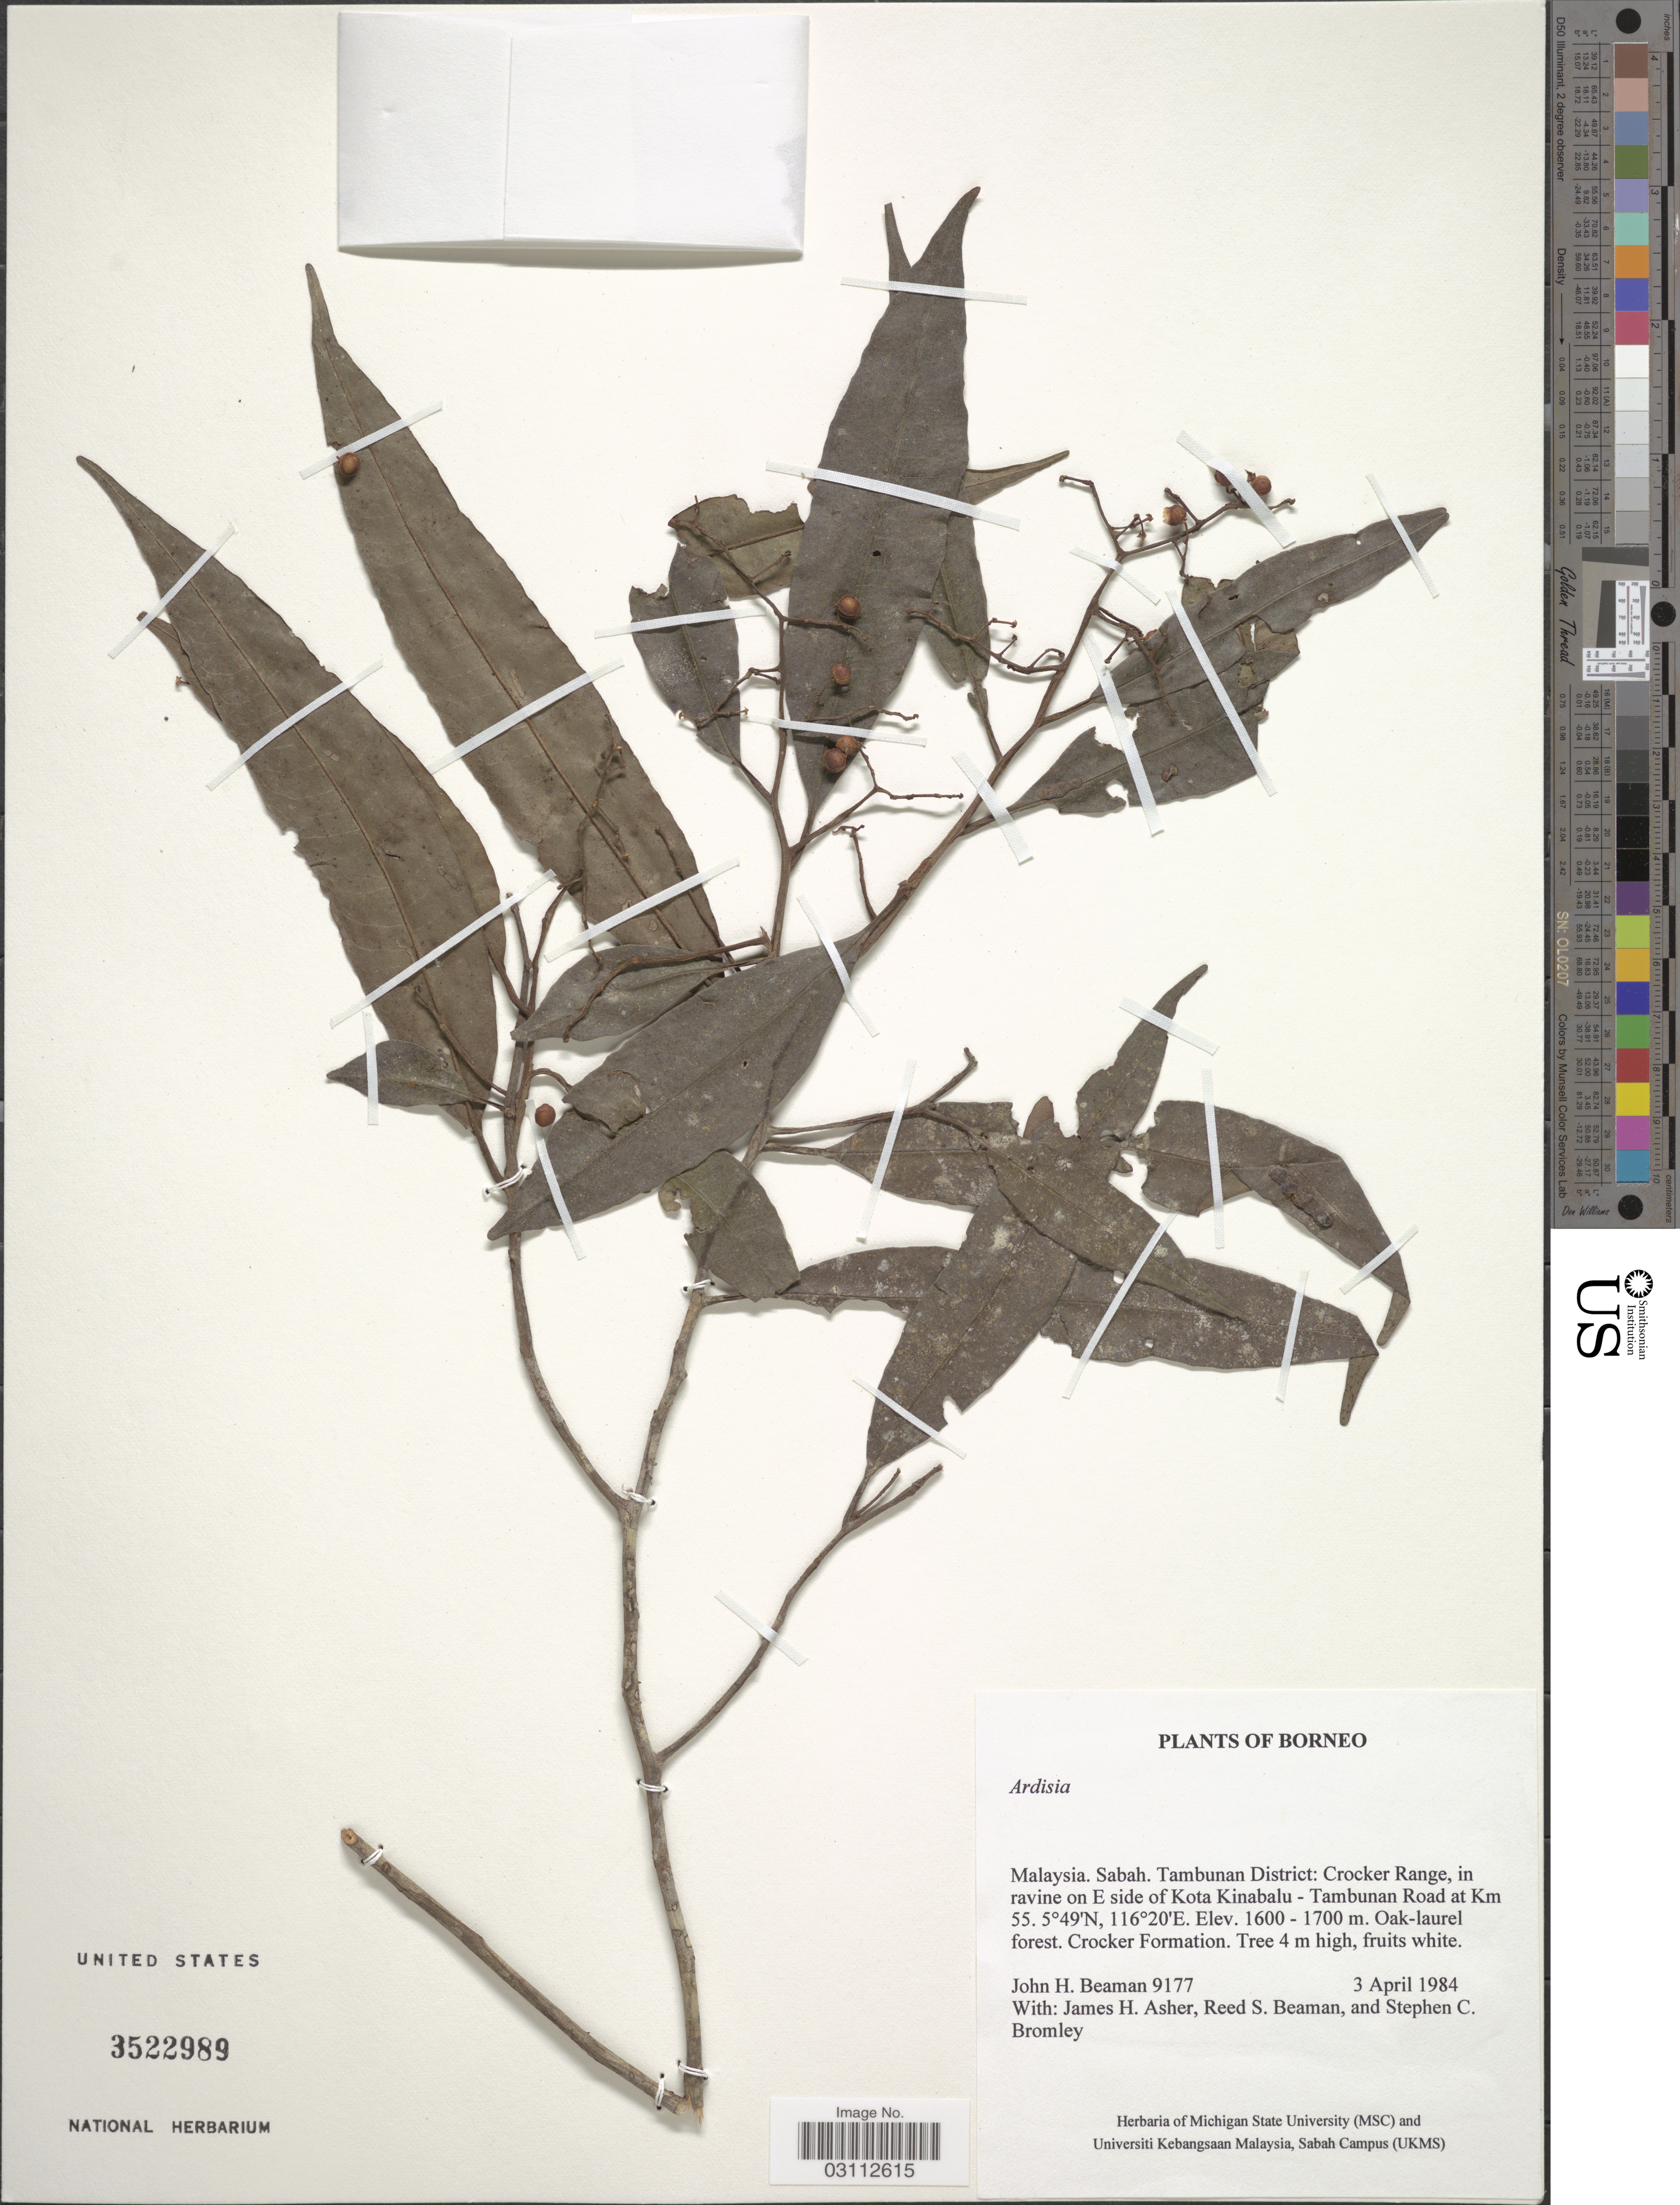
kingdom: Plantae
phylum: Tracheophyta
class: Magnoliopsida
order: Ericales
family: Primulaceae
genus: Ardisia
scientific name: Ardisia sp.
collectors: J. H. Beaman, J. Asher, R. S. Beaman & S. Bromley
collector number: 9177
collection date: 1984-04-03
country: Malaysia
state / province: Sabah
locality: Borneo, Tambunan District: Crocker Range, in ravine on E side of Kota Kinabalu-Tambunan Road at Km 55.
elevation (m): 1600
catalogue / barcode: US 3522989